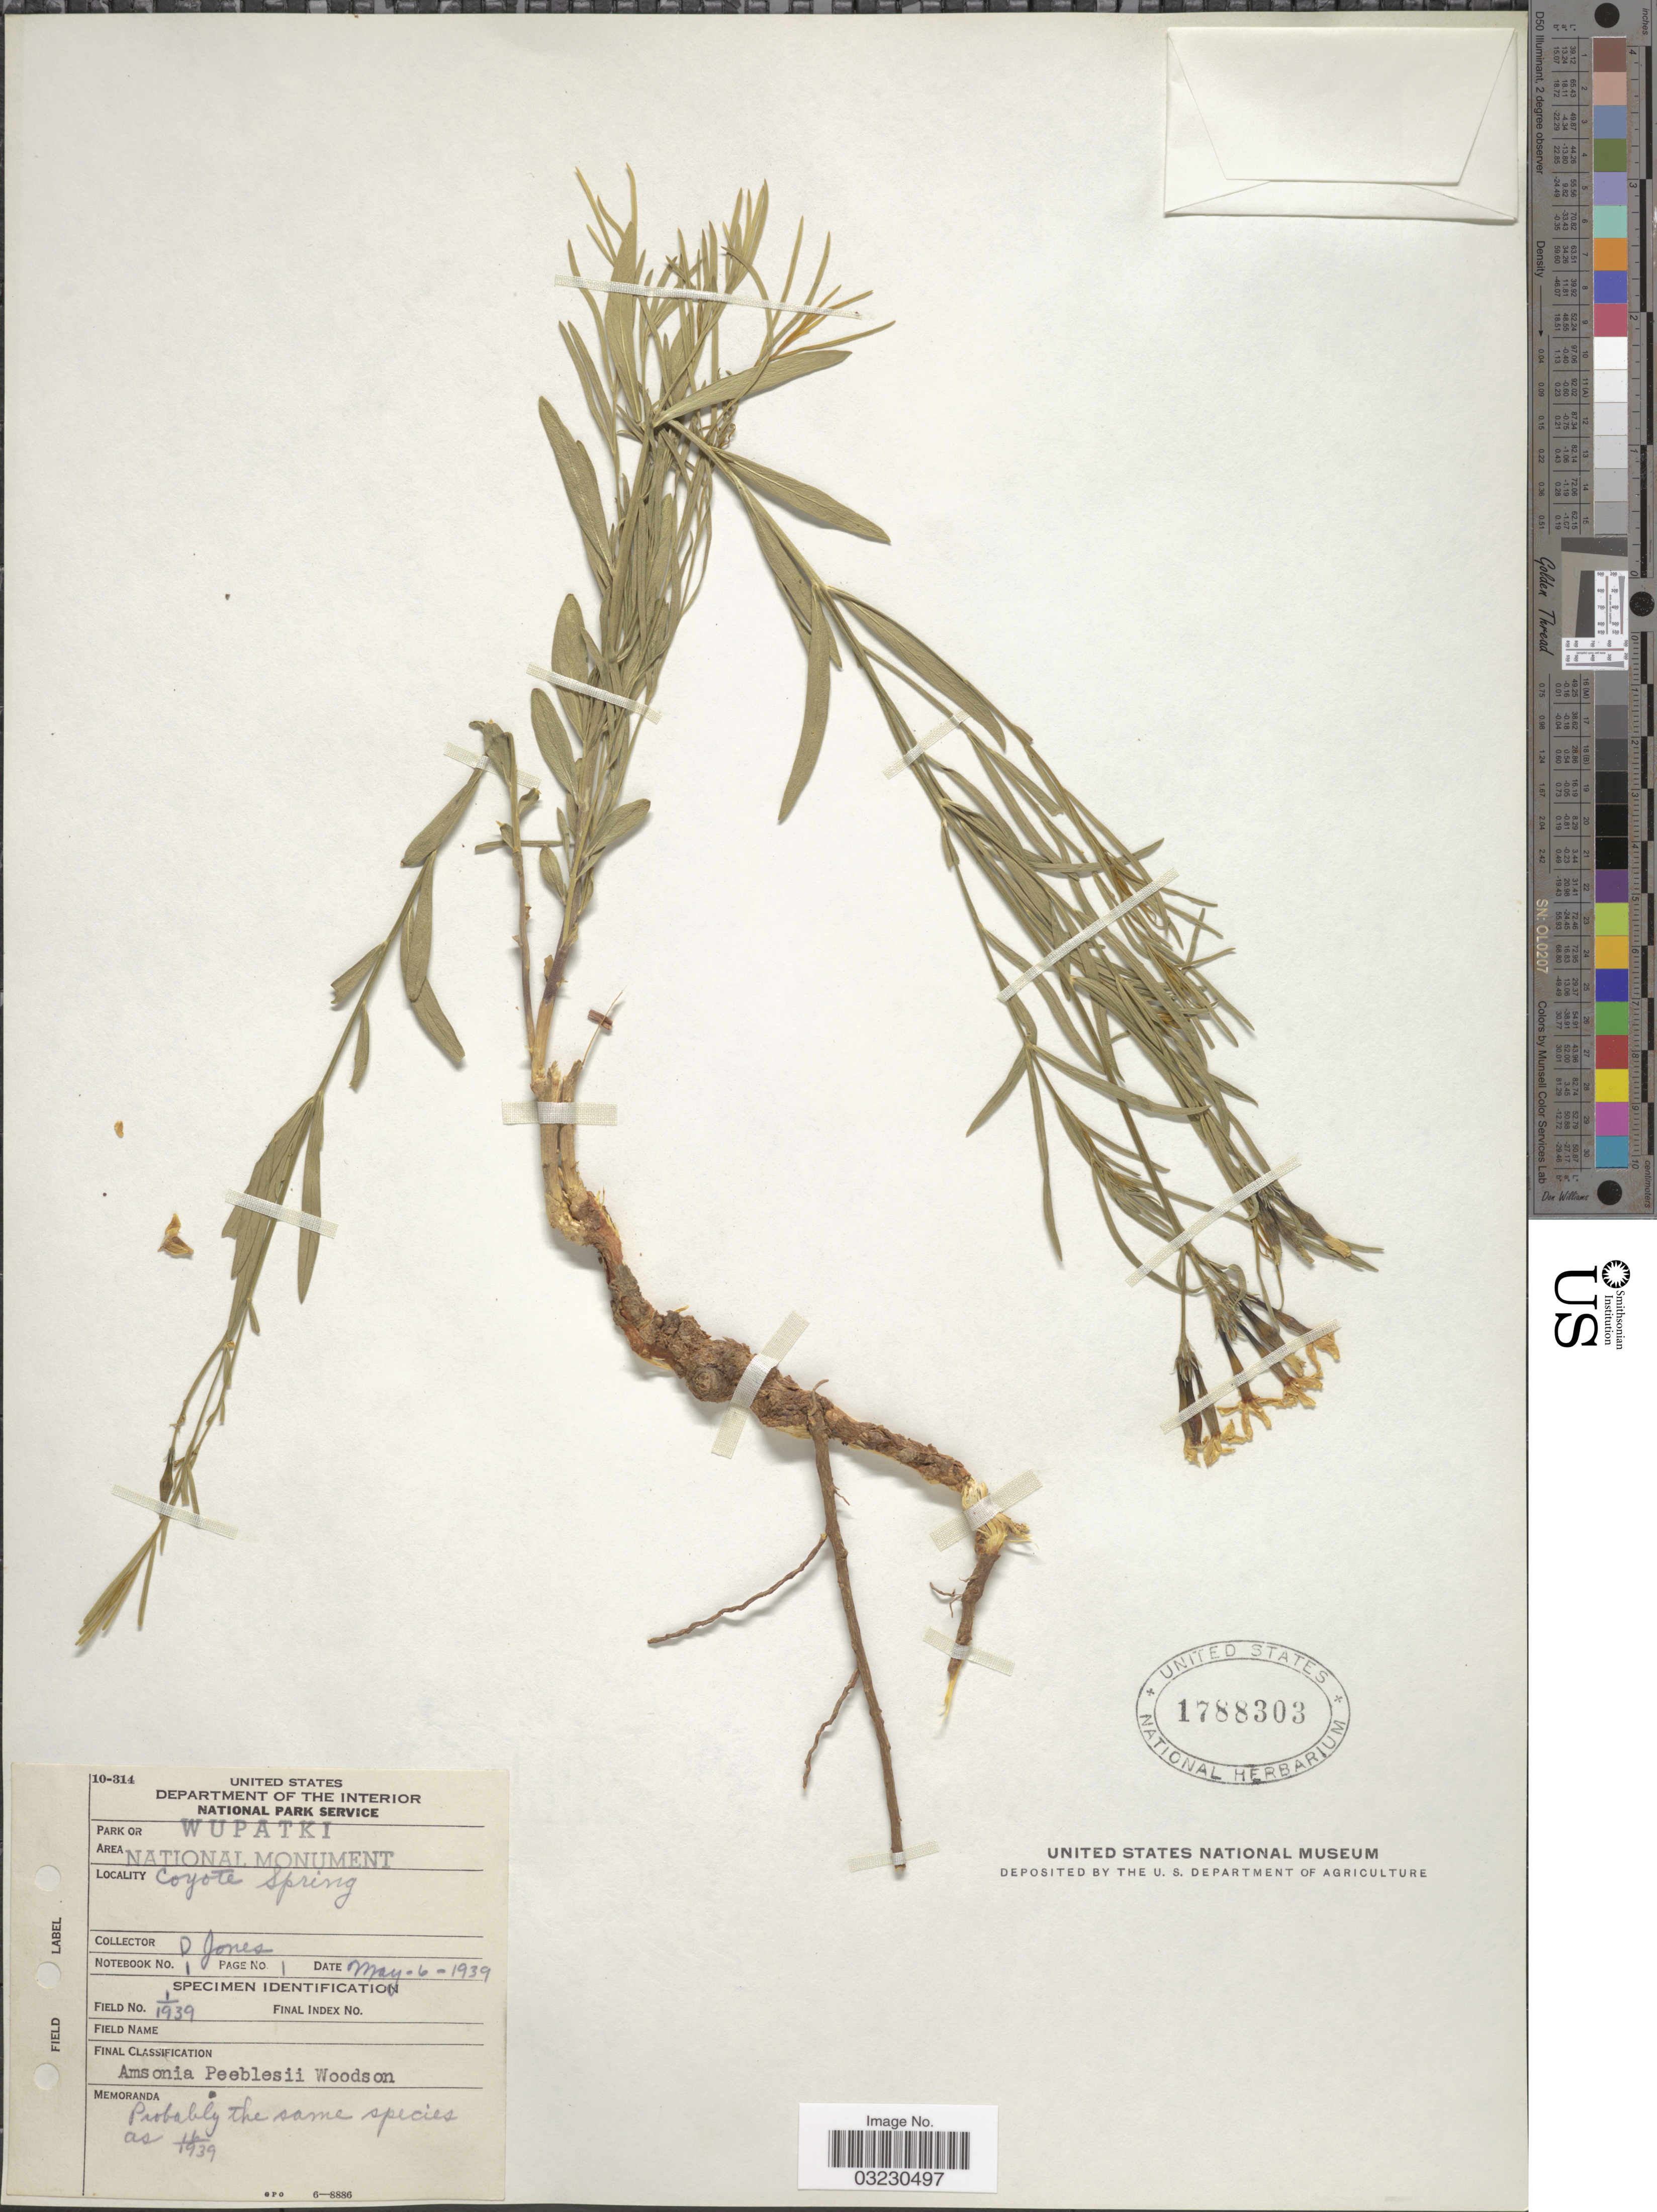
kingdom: Plantae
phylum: Tracheophyta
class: Magnoliopsida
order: Gentianales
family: Apocynaceae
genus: Amsonia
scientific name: Amsonia peeblesii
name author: Woodson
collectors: D. Jones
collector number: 1/1939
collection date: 1939-05-06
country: United States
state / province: Arizona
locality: Park or Wupatki, Area National Monument, Coyote Spring.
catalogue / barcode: US 1788303